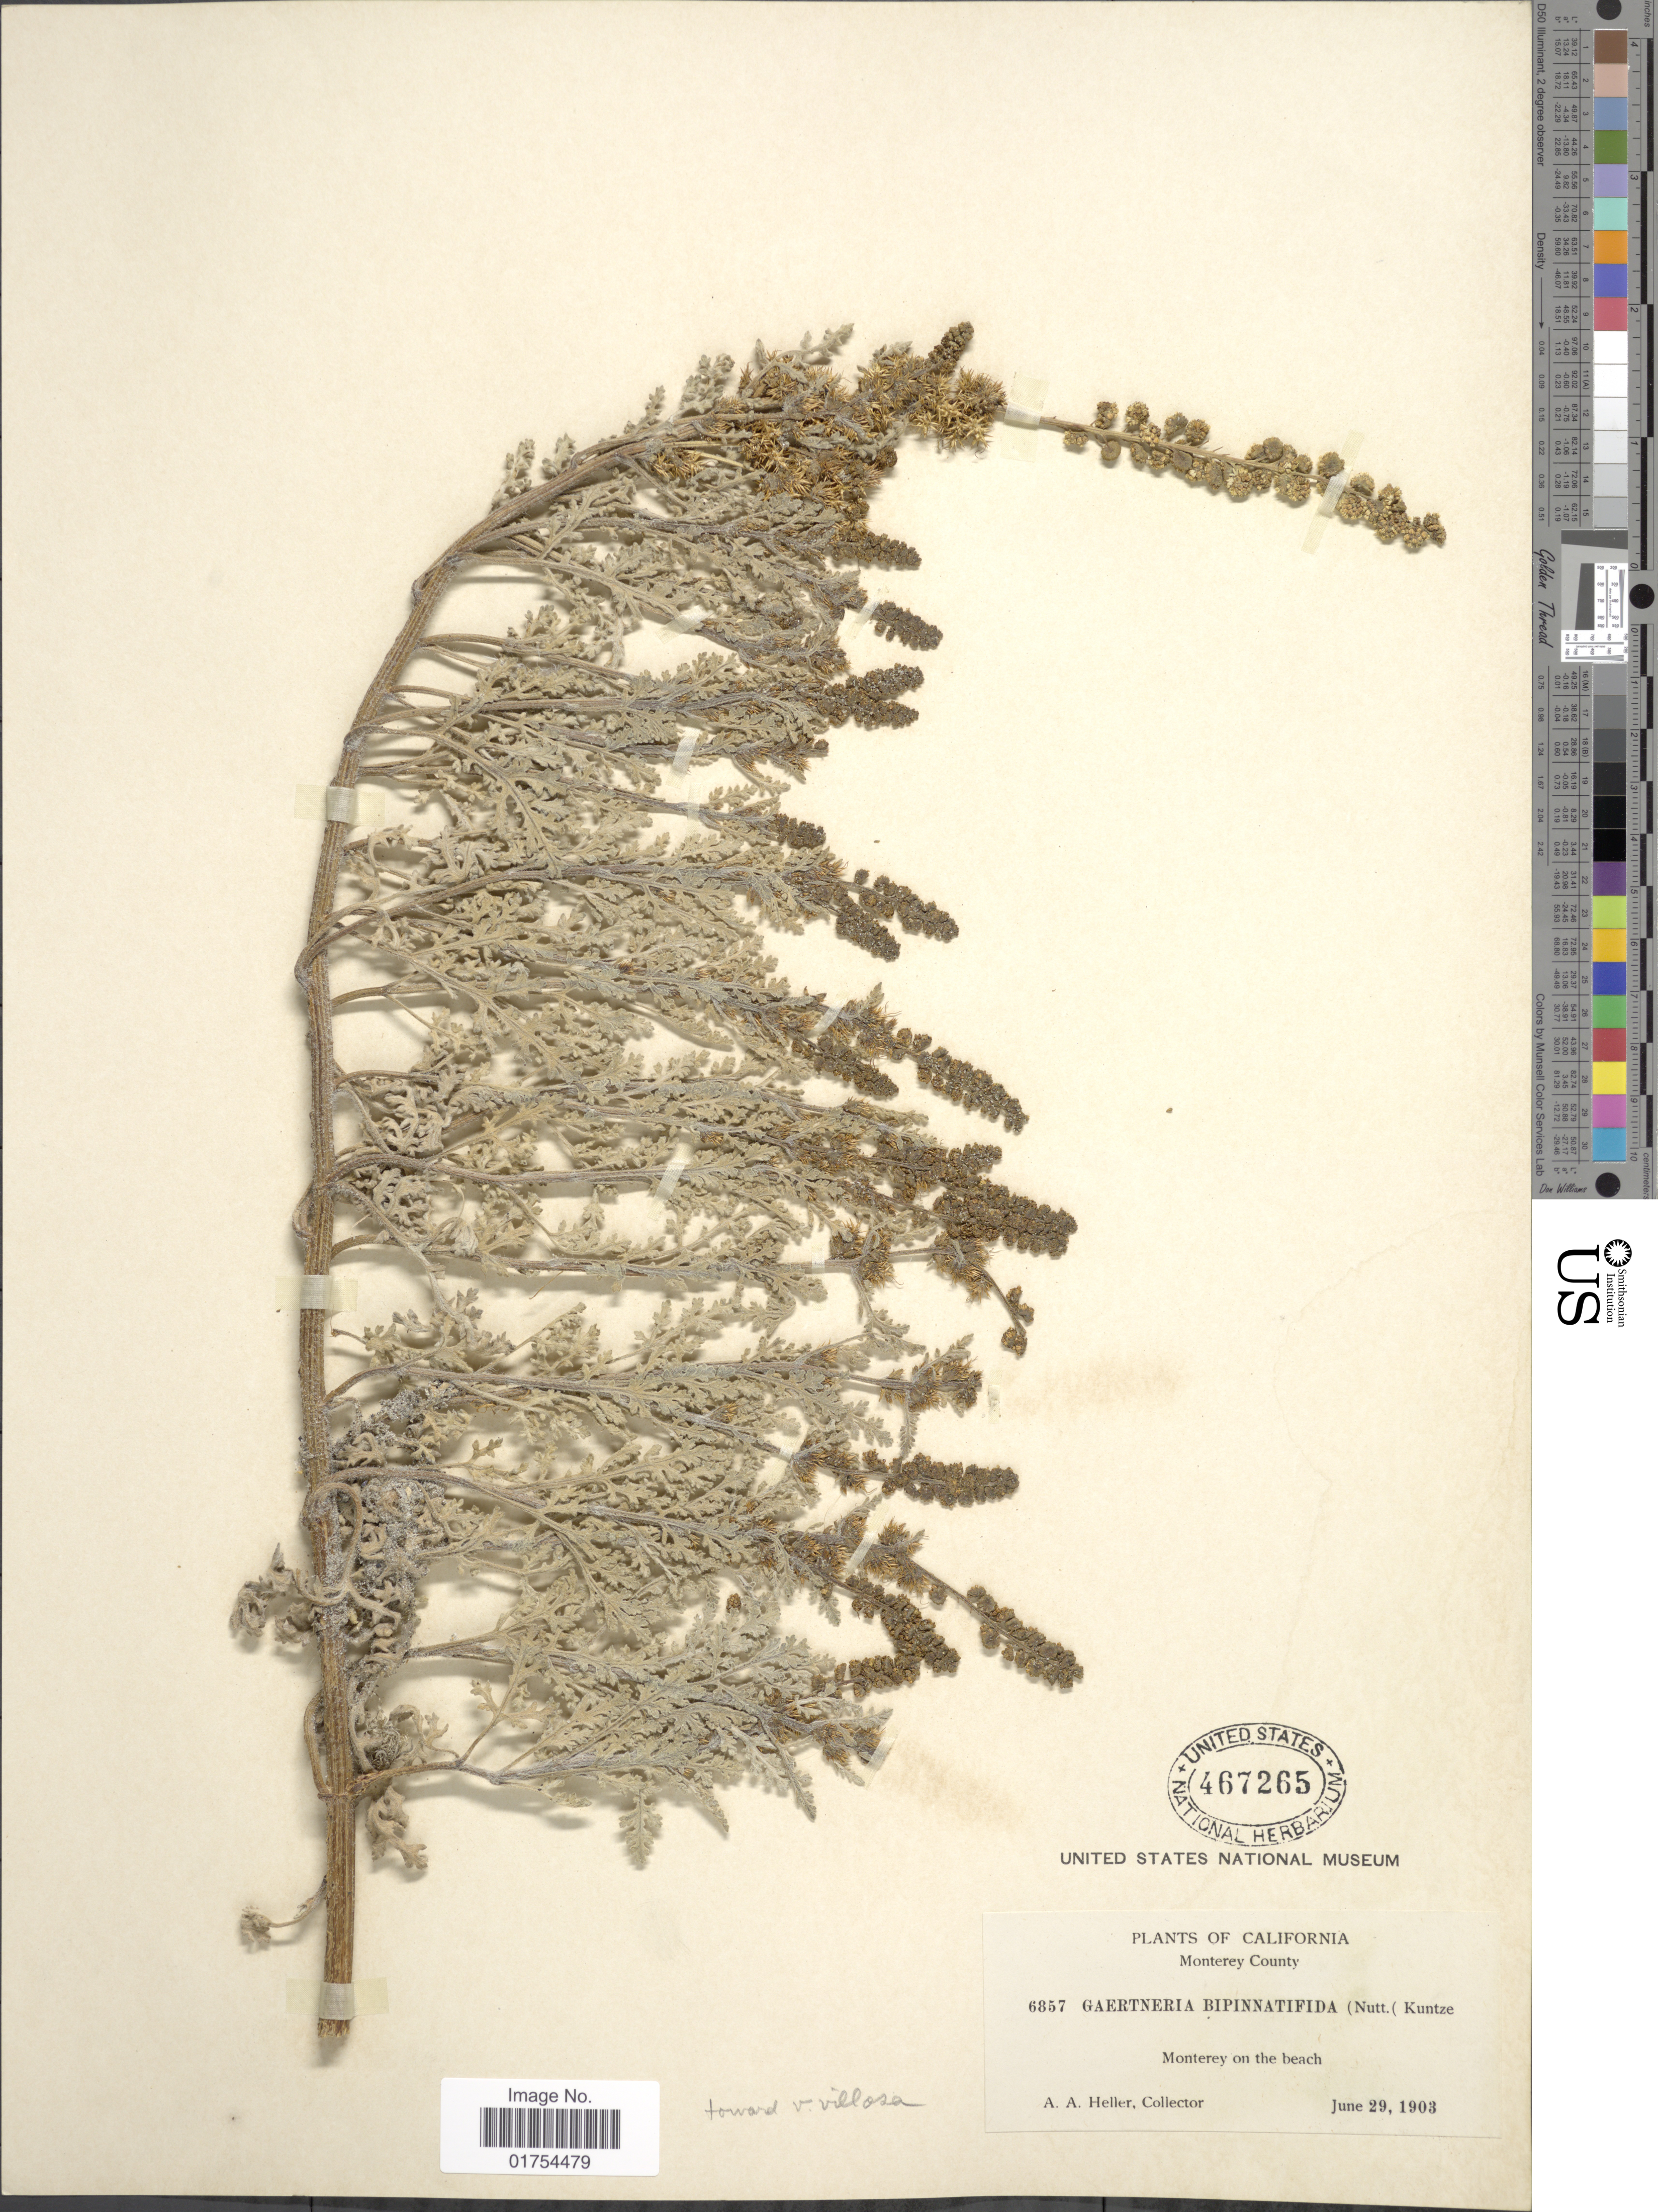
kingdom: Plantae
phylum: Tracheophyta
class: Magnoliopsida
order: Asterales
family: Asteraceae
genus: Franseria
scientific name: Franseria bipinnatifida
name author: (A. Gray) A. Gray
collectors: A. A. Heller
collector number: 6857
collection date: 1903-06-29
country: United States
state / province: California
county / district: Monterey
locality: Monterey County, Monterey beach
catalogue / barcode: US 467265